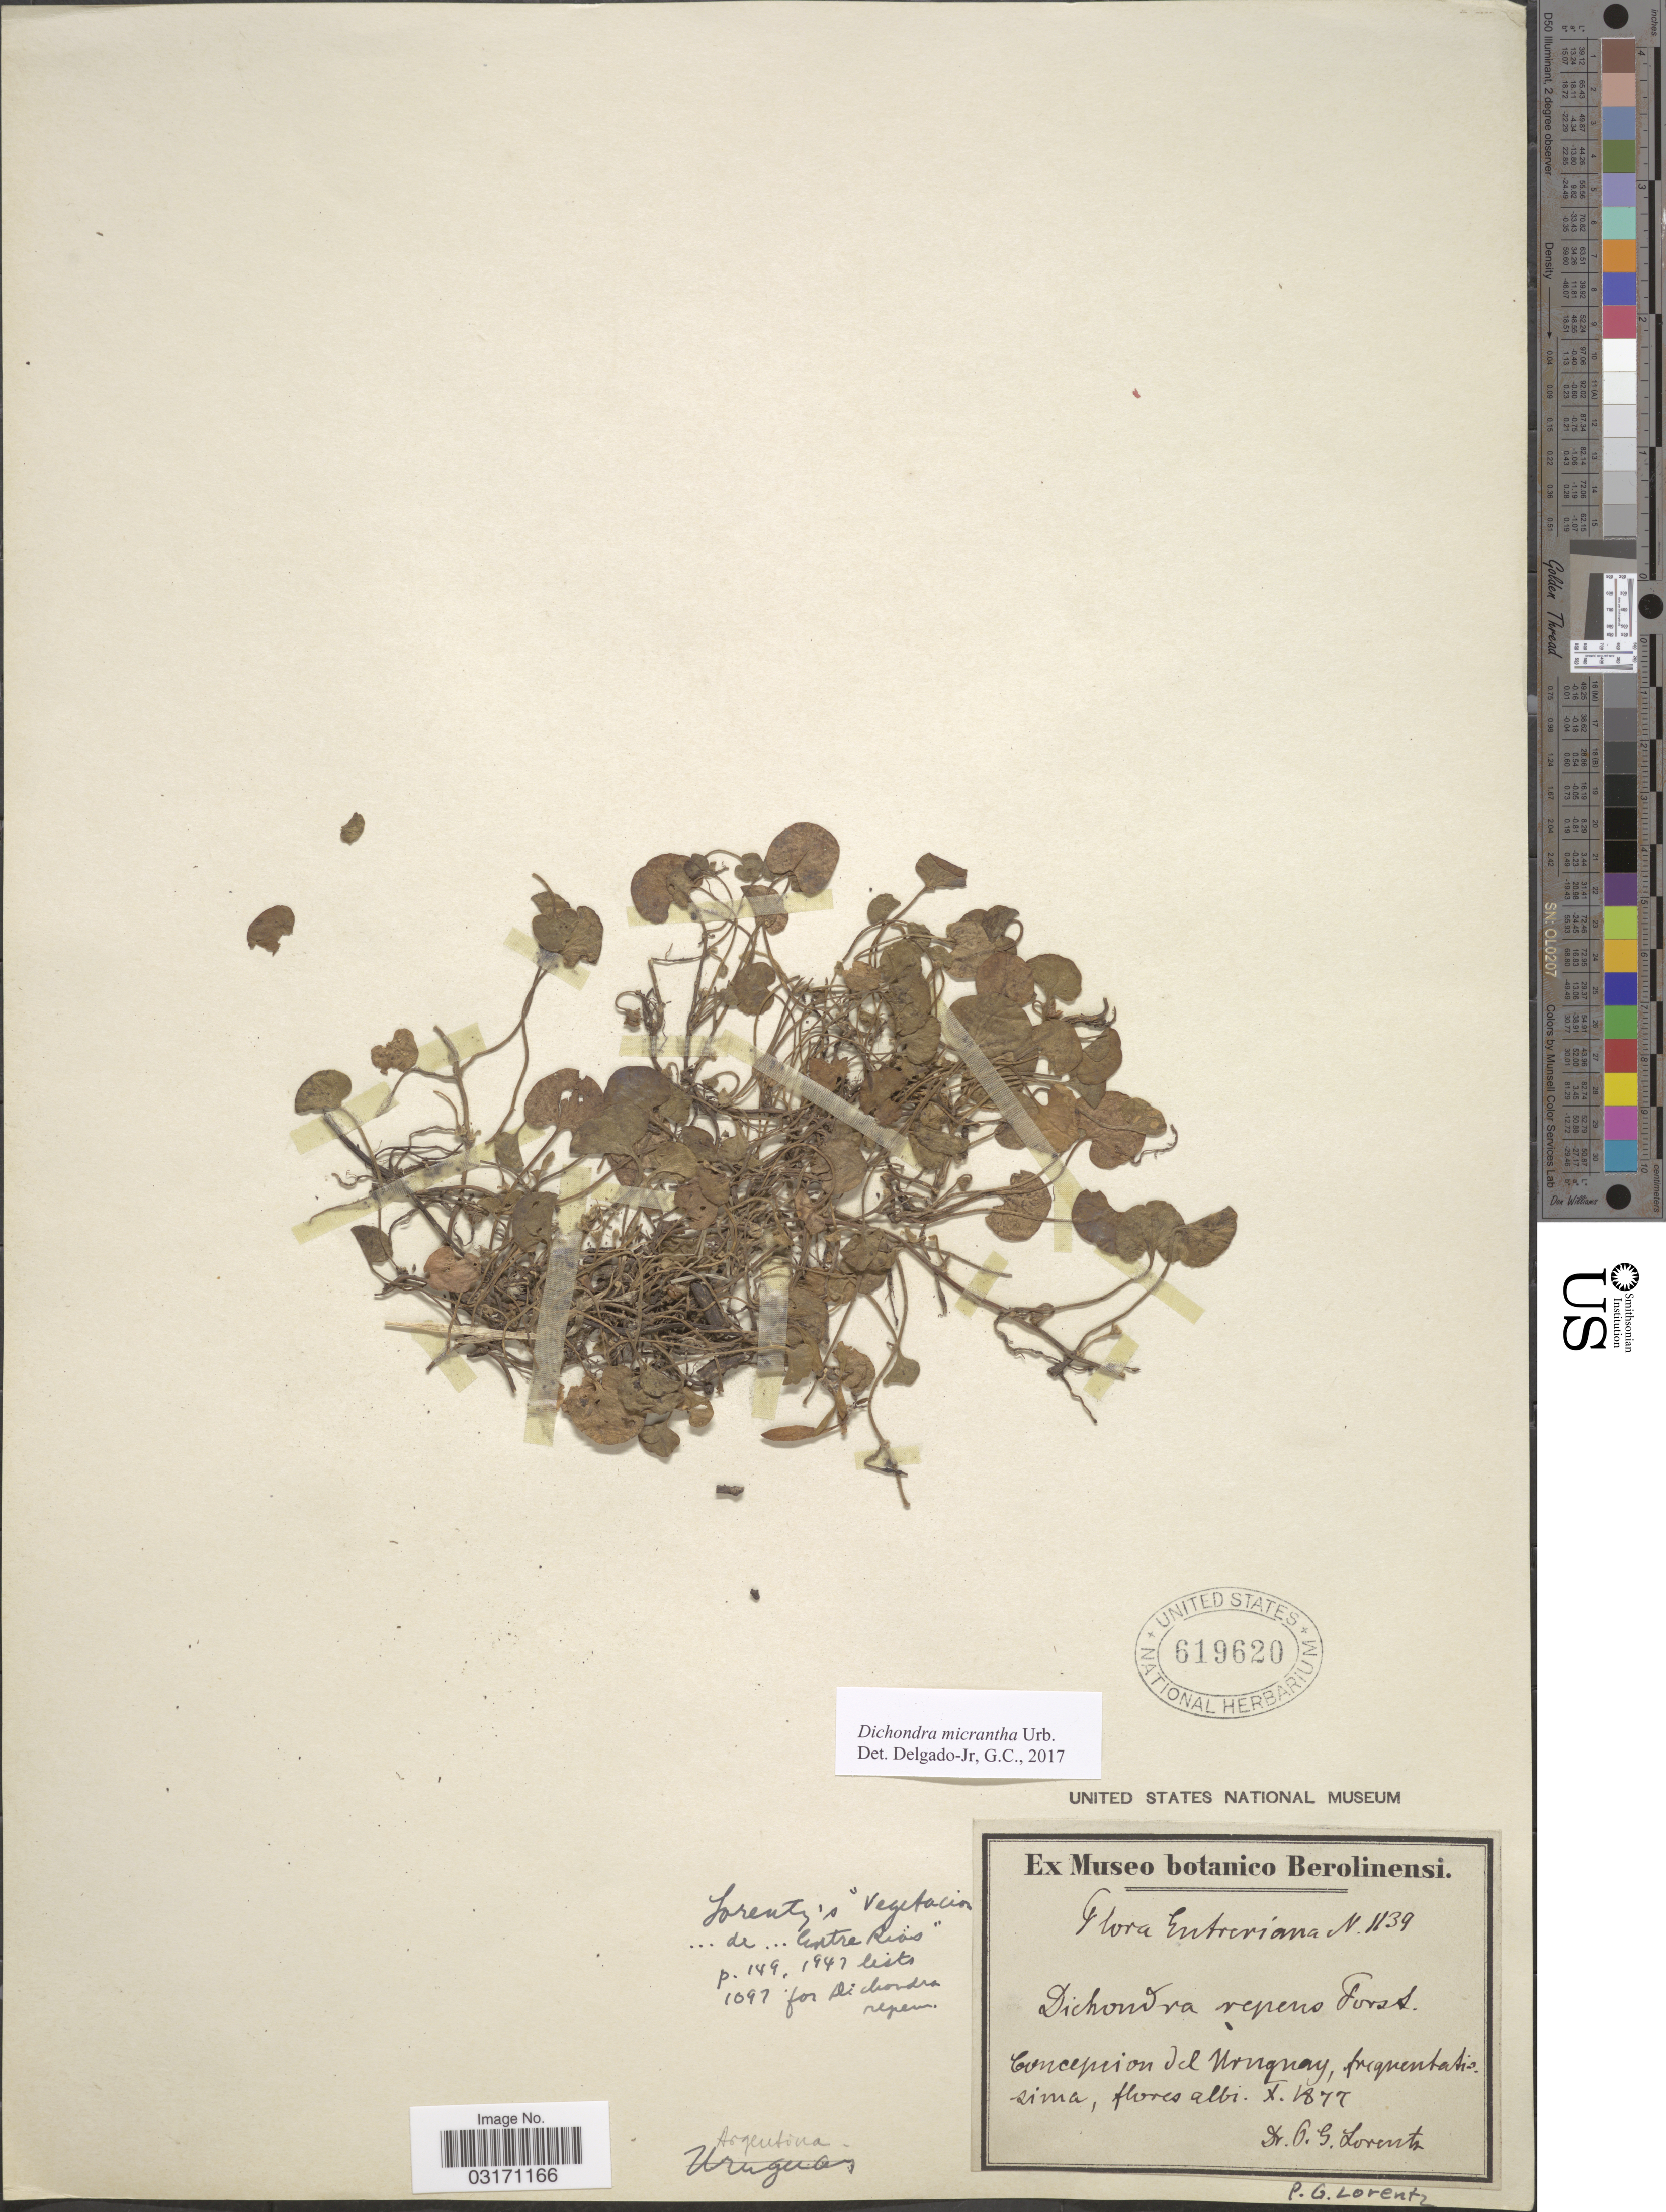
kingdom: Plantae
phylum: Tracheophyta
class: Magnoliopsida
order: Solanales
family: Convolvulaceae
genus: Dichondra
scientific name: Dichondra micrantha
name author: Urb.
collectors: P. G. Lorentz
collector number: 1139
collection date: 1877-10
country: Paraguay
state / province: Concepcion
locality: Concepcion del Uruguay. Entreriana. Argentina [unsure placement].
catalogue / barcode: US 619620